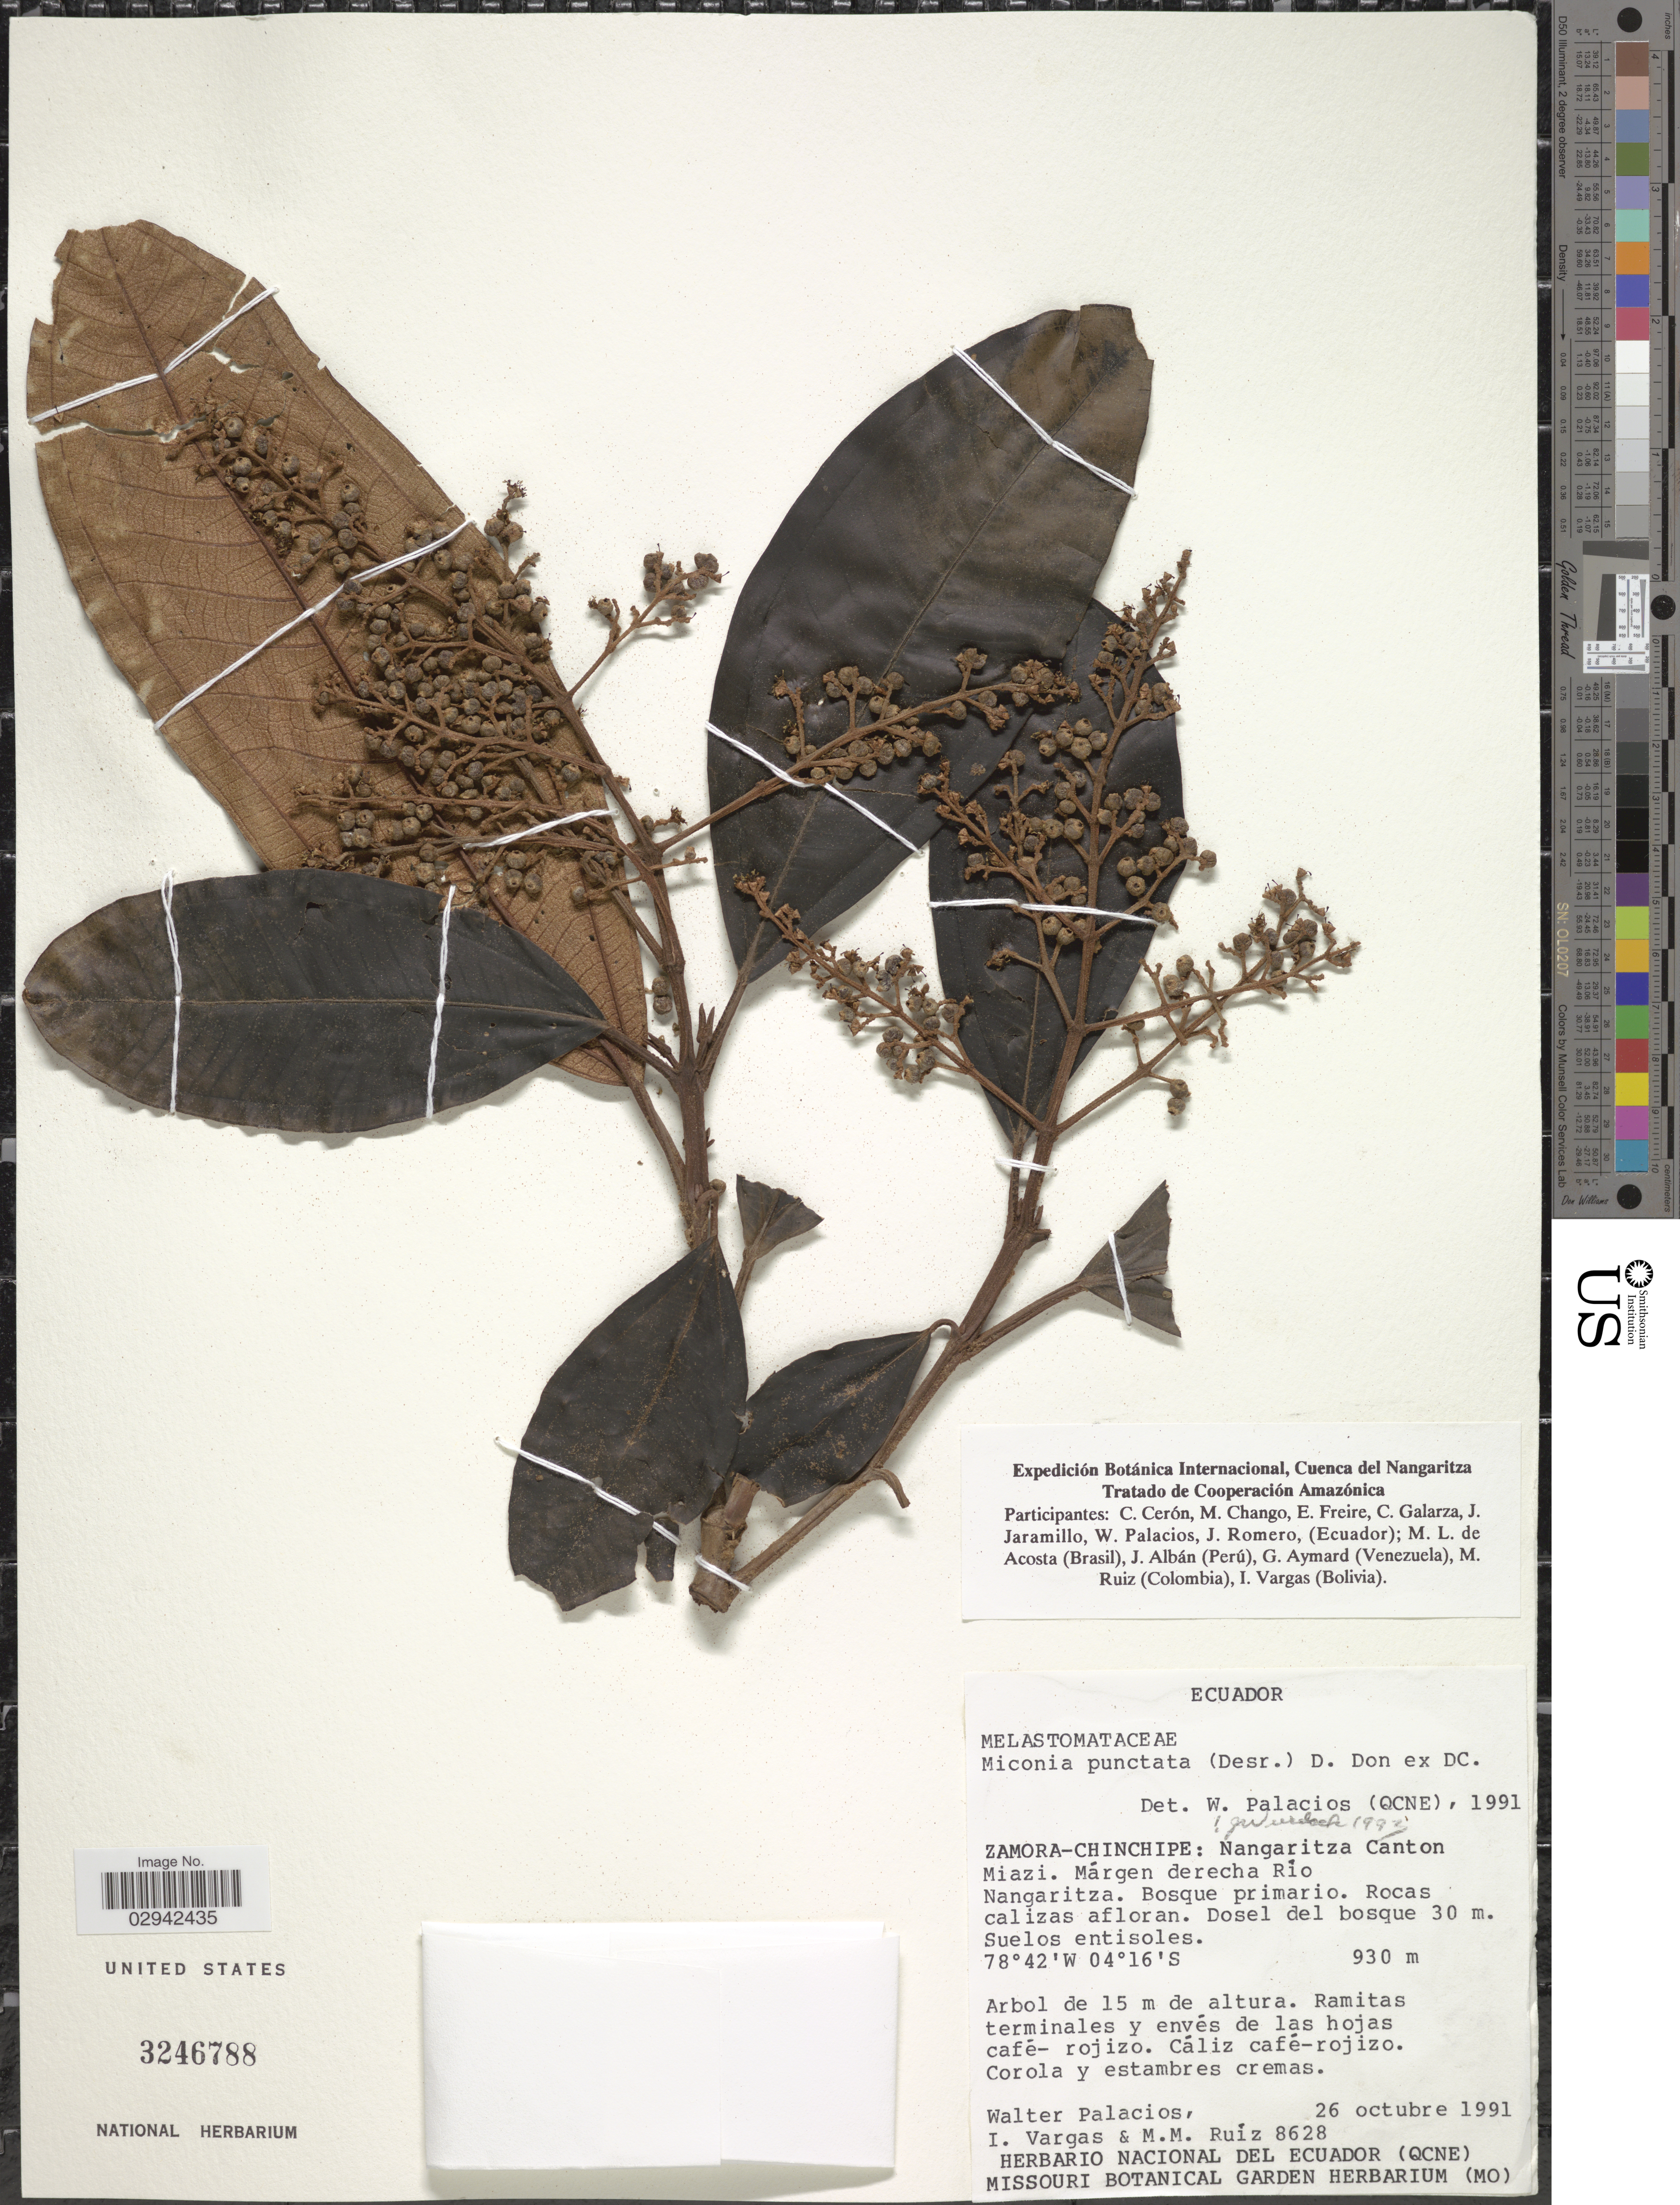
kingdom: Plantae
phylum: Tracheophyta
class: Magnoliopsida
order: Myrtales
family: Melastomataceae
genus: Miconia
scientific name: Miconia punctata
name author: (Desr.) D. Don ex DC.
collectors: W. Palacios, I. Vargas & M. M. Ruíz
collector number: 8628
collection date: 1991-10-26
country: Ecuador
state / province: Zamora-Chinchipe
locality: Nangaritza Canton, Miazi, Márgen derecha Río Nangaritza.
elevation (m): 930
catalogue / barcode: US 3246788